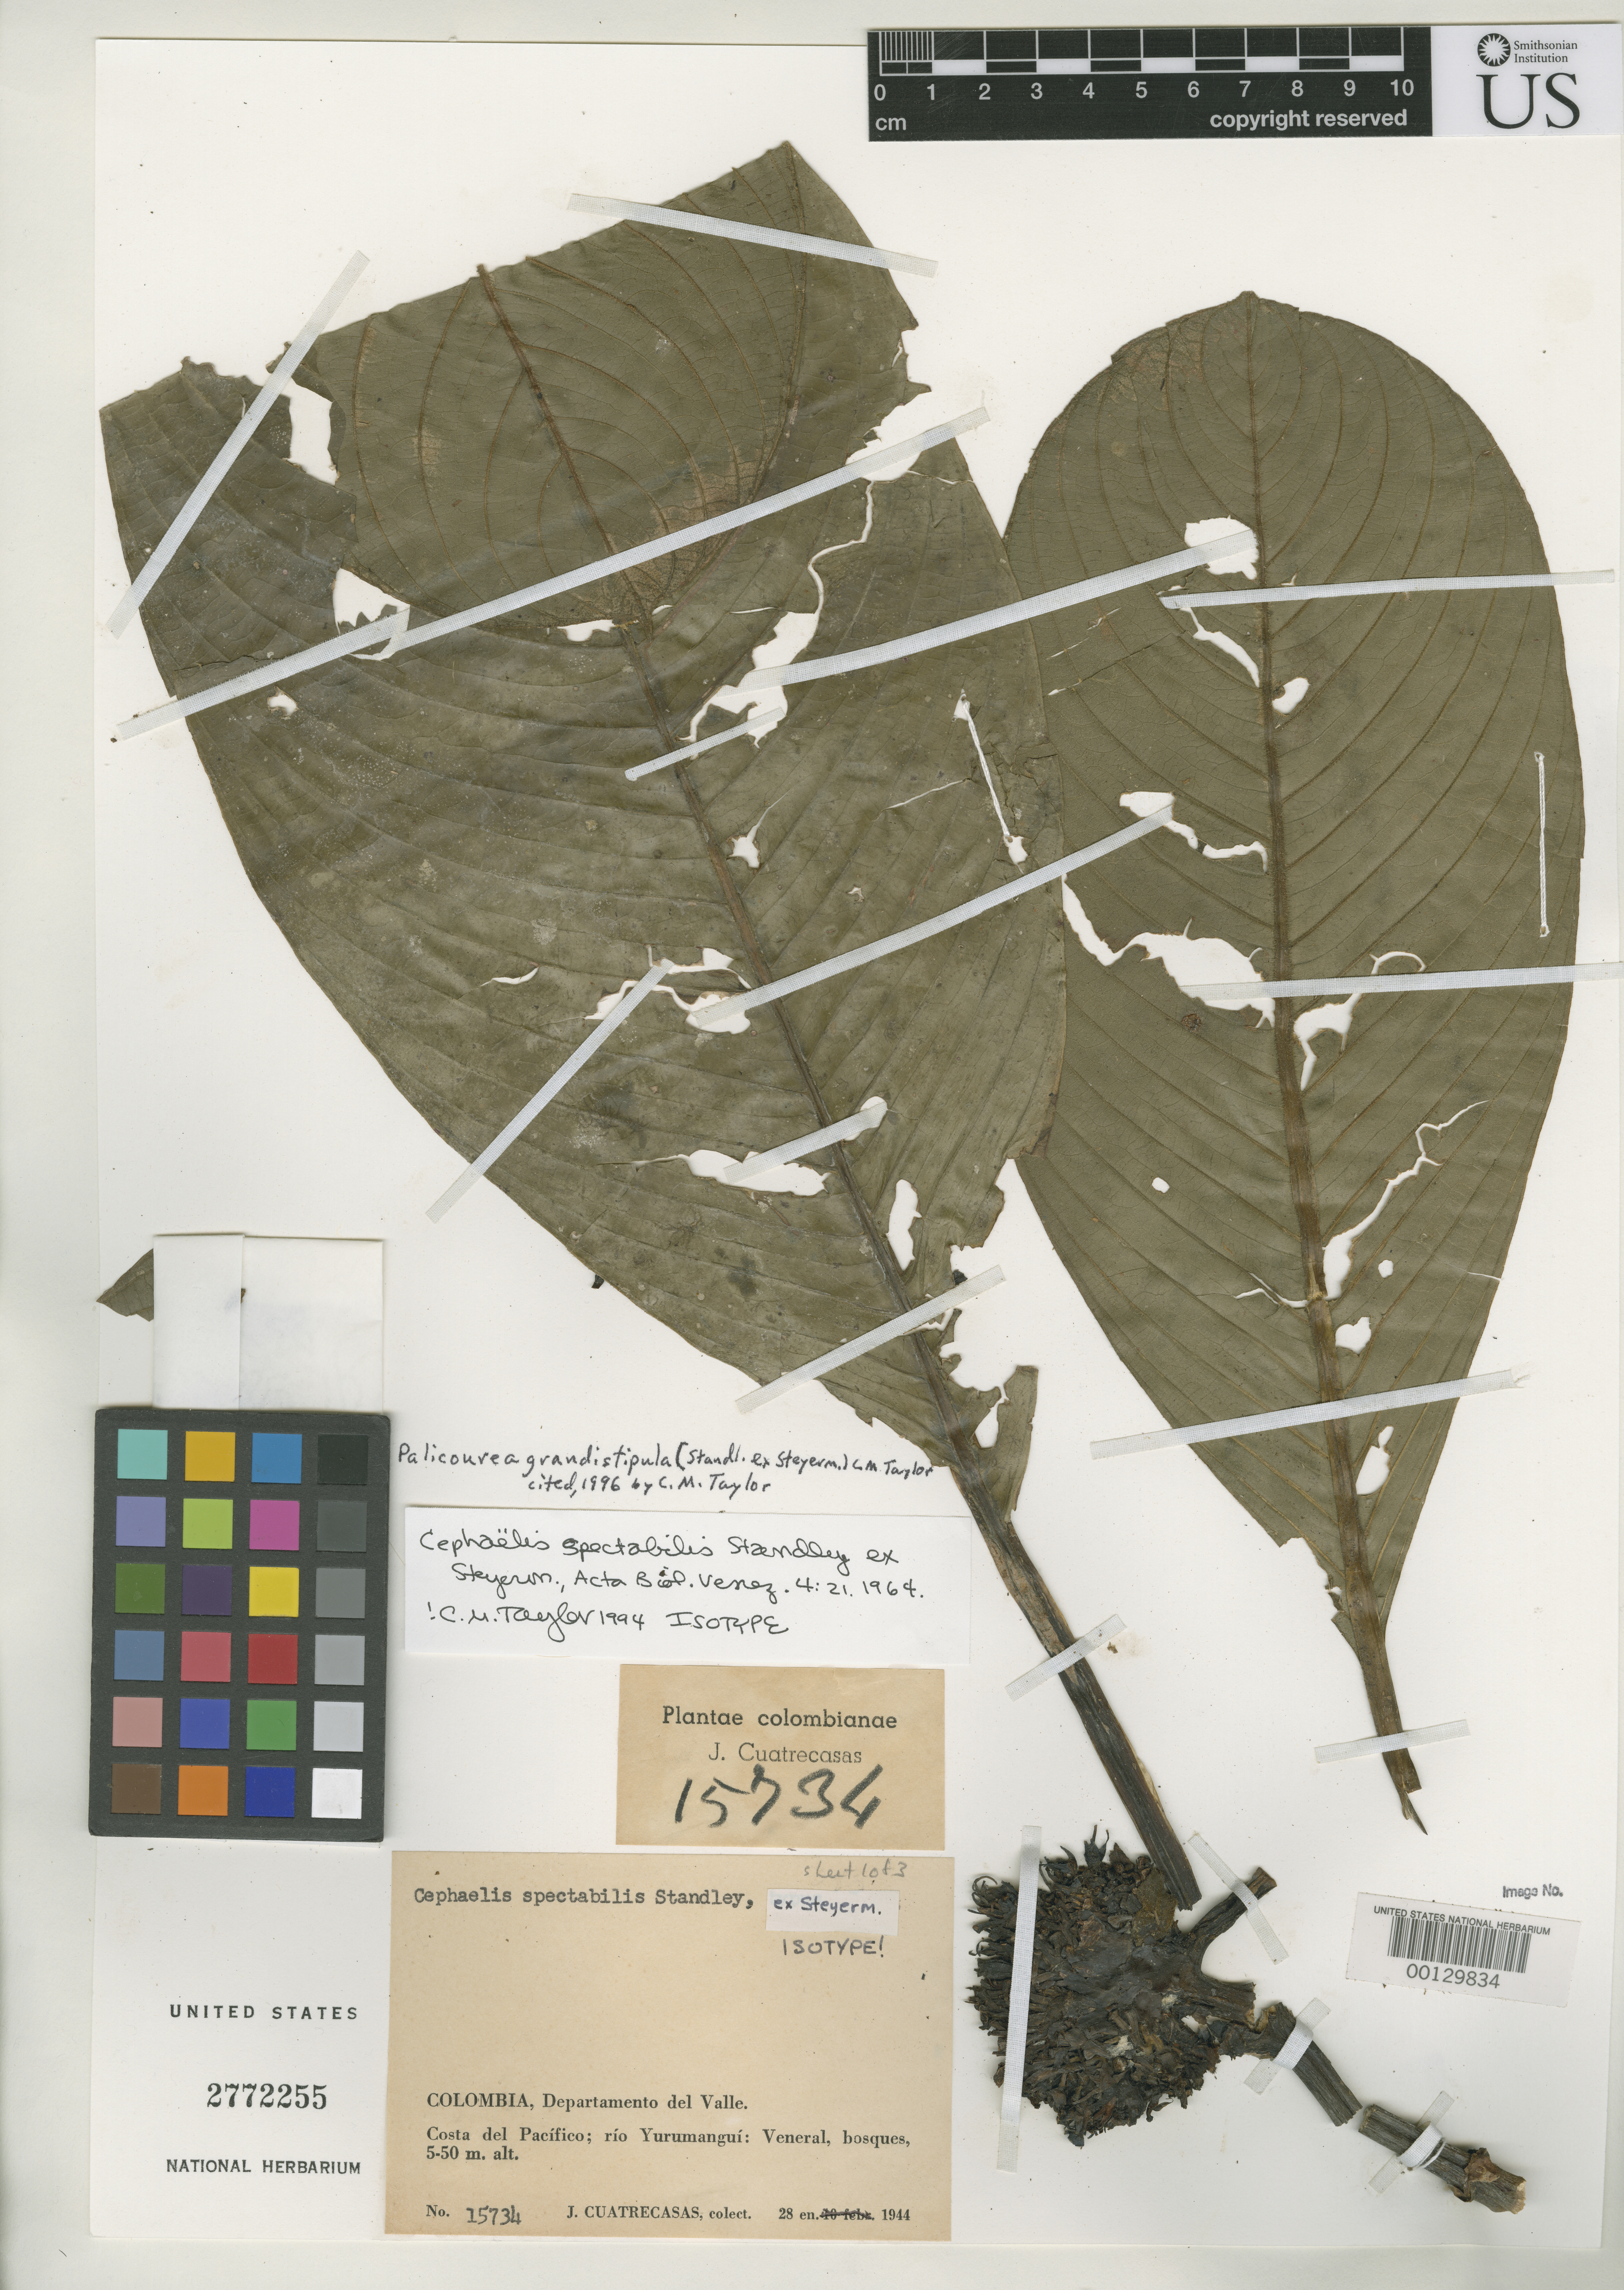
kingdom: Plantae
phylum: Tracheophyta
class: Magnoliopsida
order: Gentianales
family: Rubiaceae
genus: Cephaelis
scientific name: Cephaelis spectabilis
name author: Standl. ex Steyerm.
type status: Isotype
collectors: J. Cuatrecasas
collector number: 15734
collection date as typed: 28 Jan 1944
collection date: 1944-01-28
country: Colombia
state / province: Valle del Cauca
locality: Costa del Pacifico, Yurumangui River, Veneral.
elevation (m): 5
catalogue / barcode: US 2772255